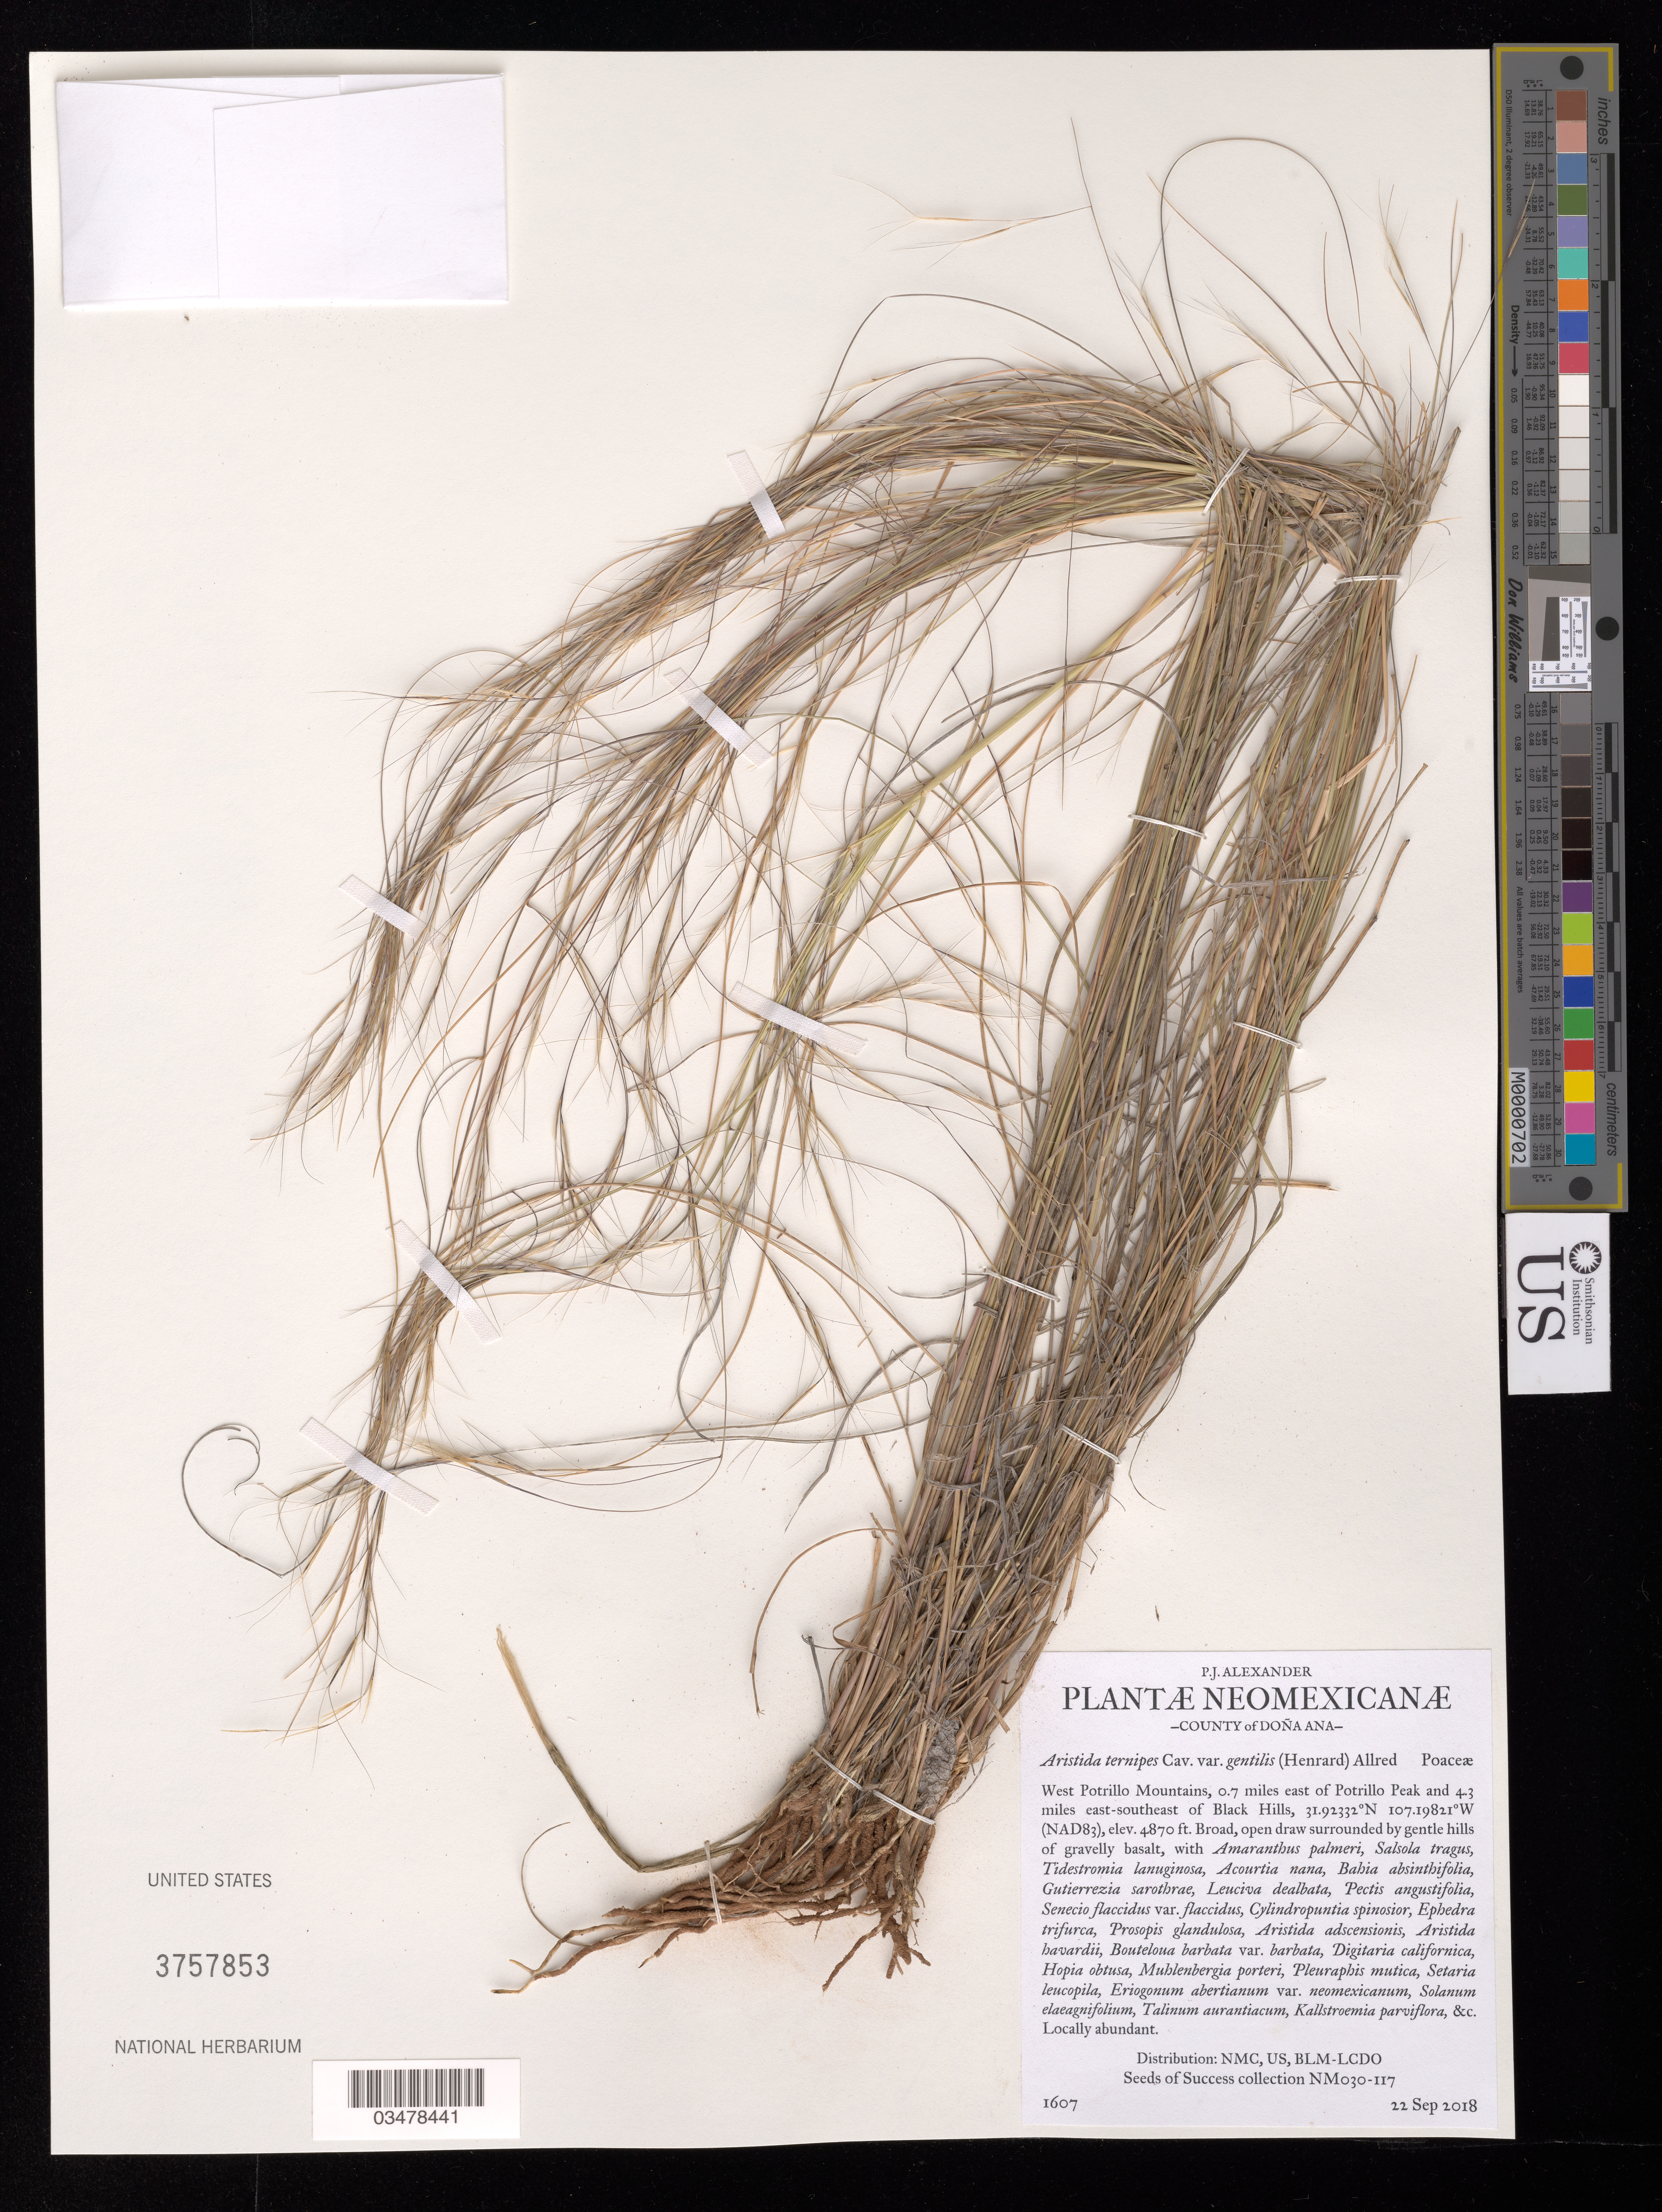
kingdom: Plantae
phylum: Tracheophyta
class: Liliopsida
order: Poales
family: Poaceae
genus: Aristida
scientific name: Aristida ternipes var. gentilis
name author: (Henr.) Allred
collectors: P. Alexander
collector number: NM030-117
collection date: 2018-09-22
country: United States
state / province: New Mexico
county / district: Dona Ana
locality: Allotment 03016. West Potrillo Mtns, 0.7 mi.E of Potrillo Peak and 4-3 mi. ESE of Black Hills.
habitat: Along a drainage in basalt hills. Ecological site: R042XB016NM, Draw. With Salsola tragus, Acourtia nana, Hopia obtusa, etc.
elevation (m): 1484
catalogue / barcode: US 3757853